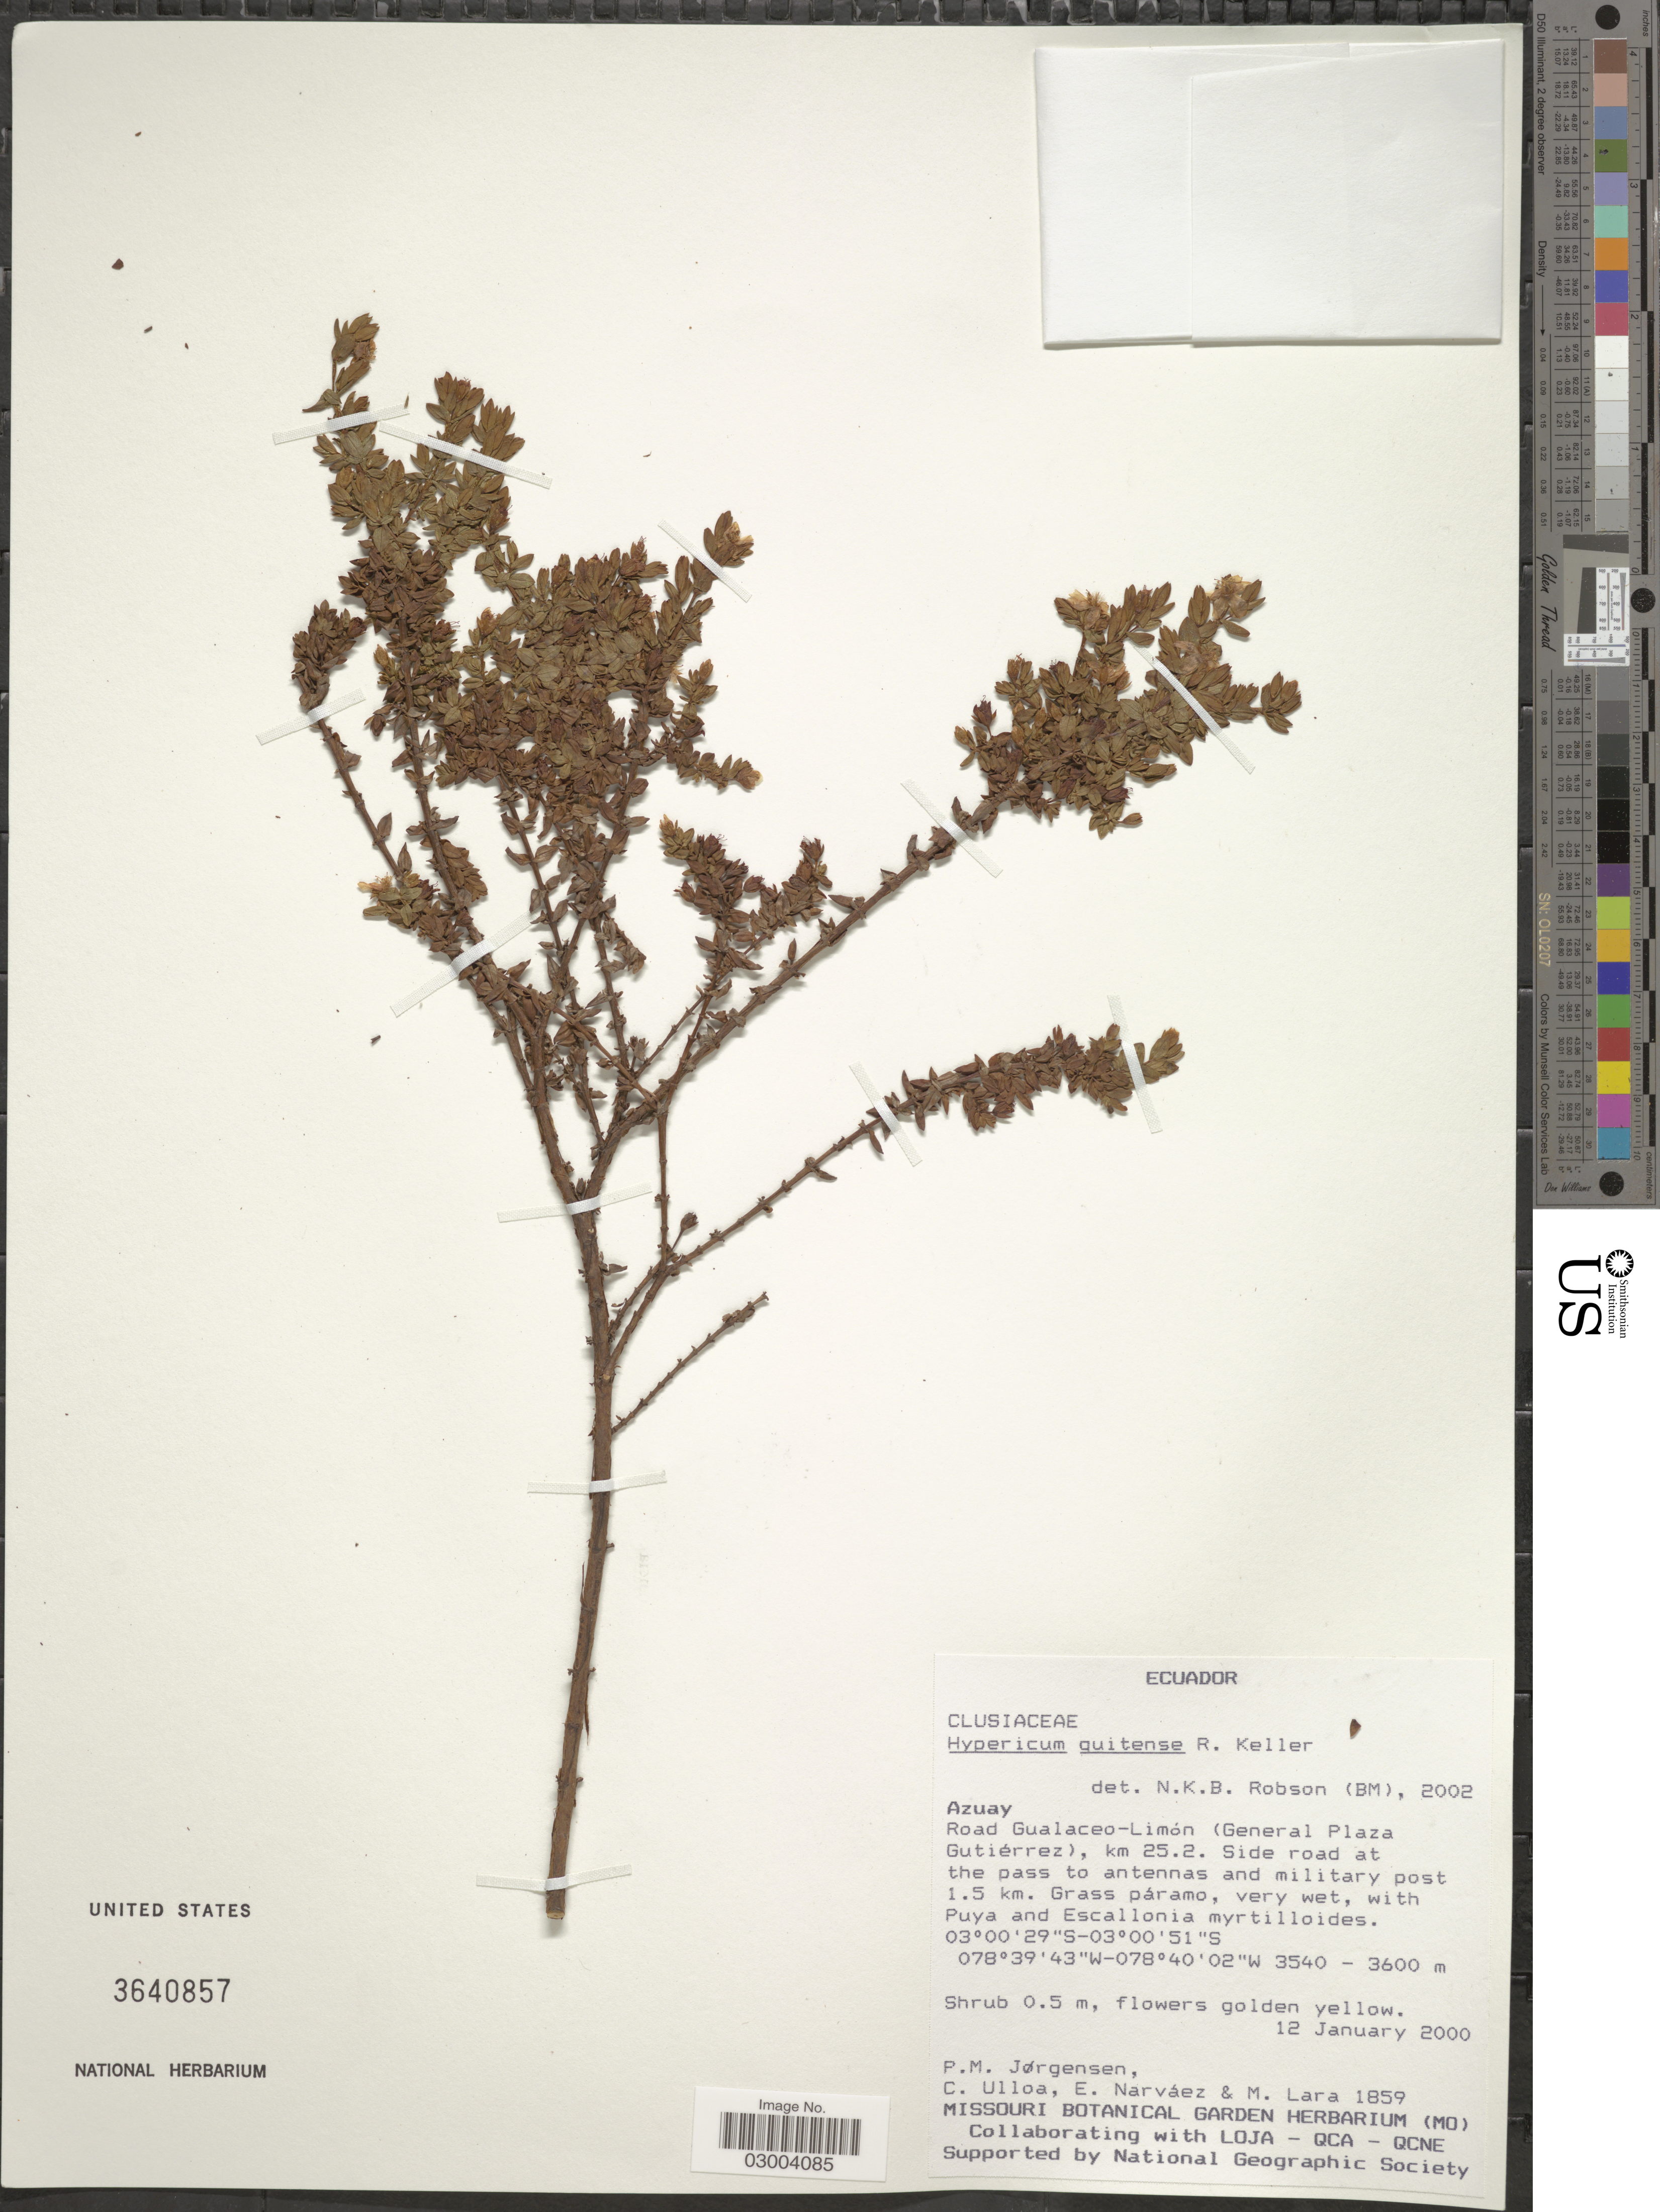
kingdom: Plantae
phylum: Tracheophyta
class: Magnoliopsida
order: Malpighiales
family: Hypericaceae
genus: Hypericum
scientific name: Hypericum quitense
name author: R. Keller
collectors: P. Jørgensen, C. Ulloa, E. Narváez & M. Lara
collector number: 1859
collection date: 2000-01-12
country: Ecuador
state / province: Azuay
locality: Road Gualaceo-Limón (General Plaza Gutiérrez), km 25.2, Side road at the pass to antennas and military post 1.5 km.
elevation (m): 3540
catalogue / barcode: US 3640857